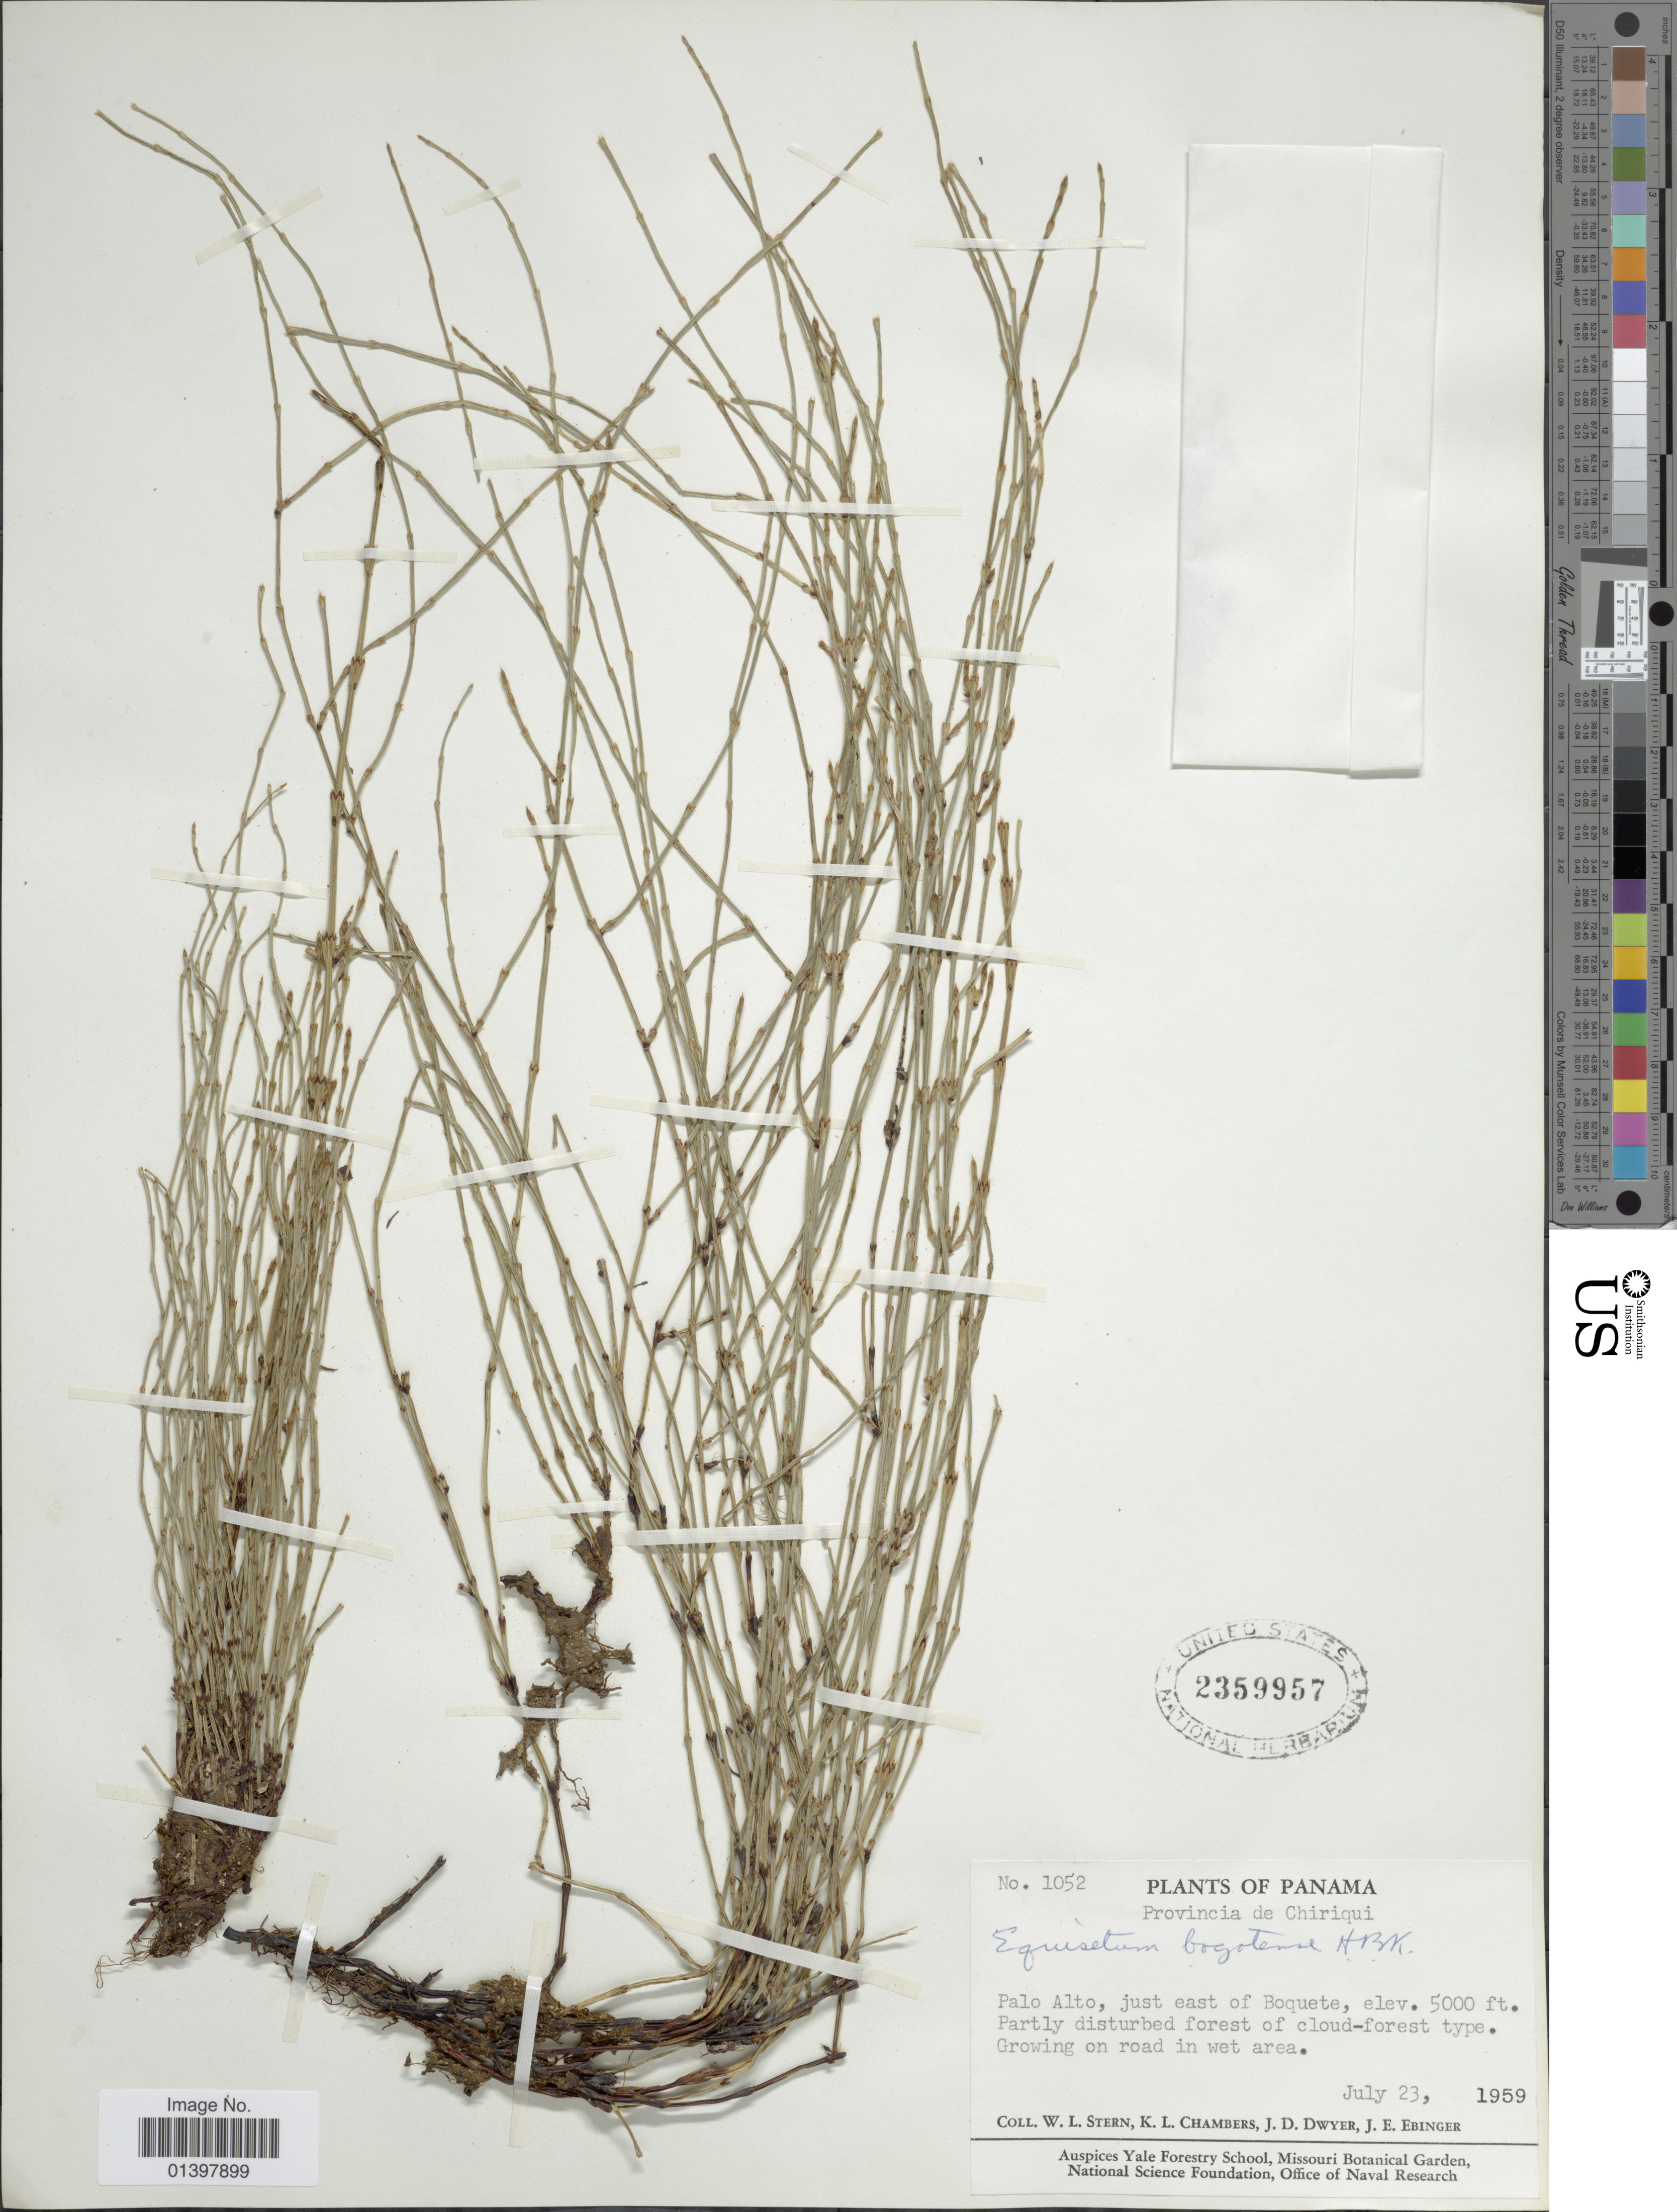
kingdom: Plantae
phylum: Tracheophyta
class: Polypodiopsida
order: Equisetales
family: Equisetaceae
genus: Equisetum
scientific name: Equisetum bogotense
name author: Kunth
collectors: W. L. Stern, K. Chambers, J. D. Dwyer & J. Ebinger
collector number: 1052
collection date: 1959-07-23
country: Panama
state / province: Chiriqui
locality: Palo Alto, just east of Boquete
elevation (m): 1524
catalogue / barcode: US 2359957